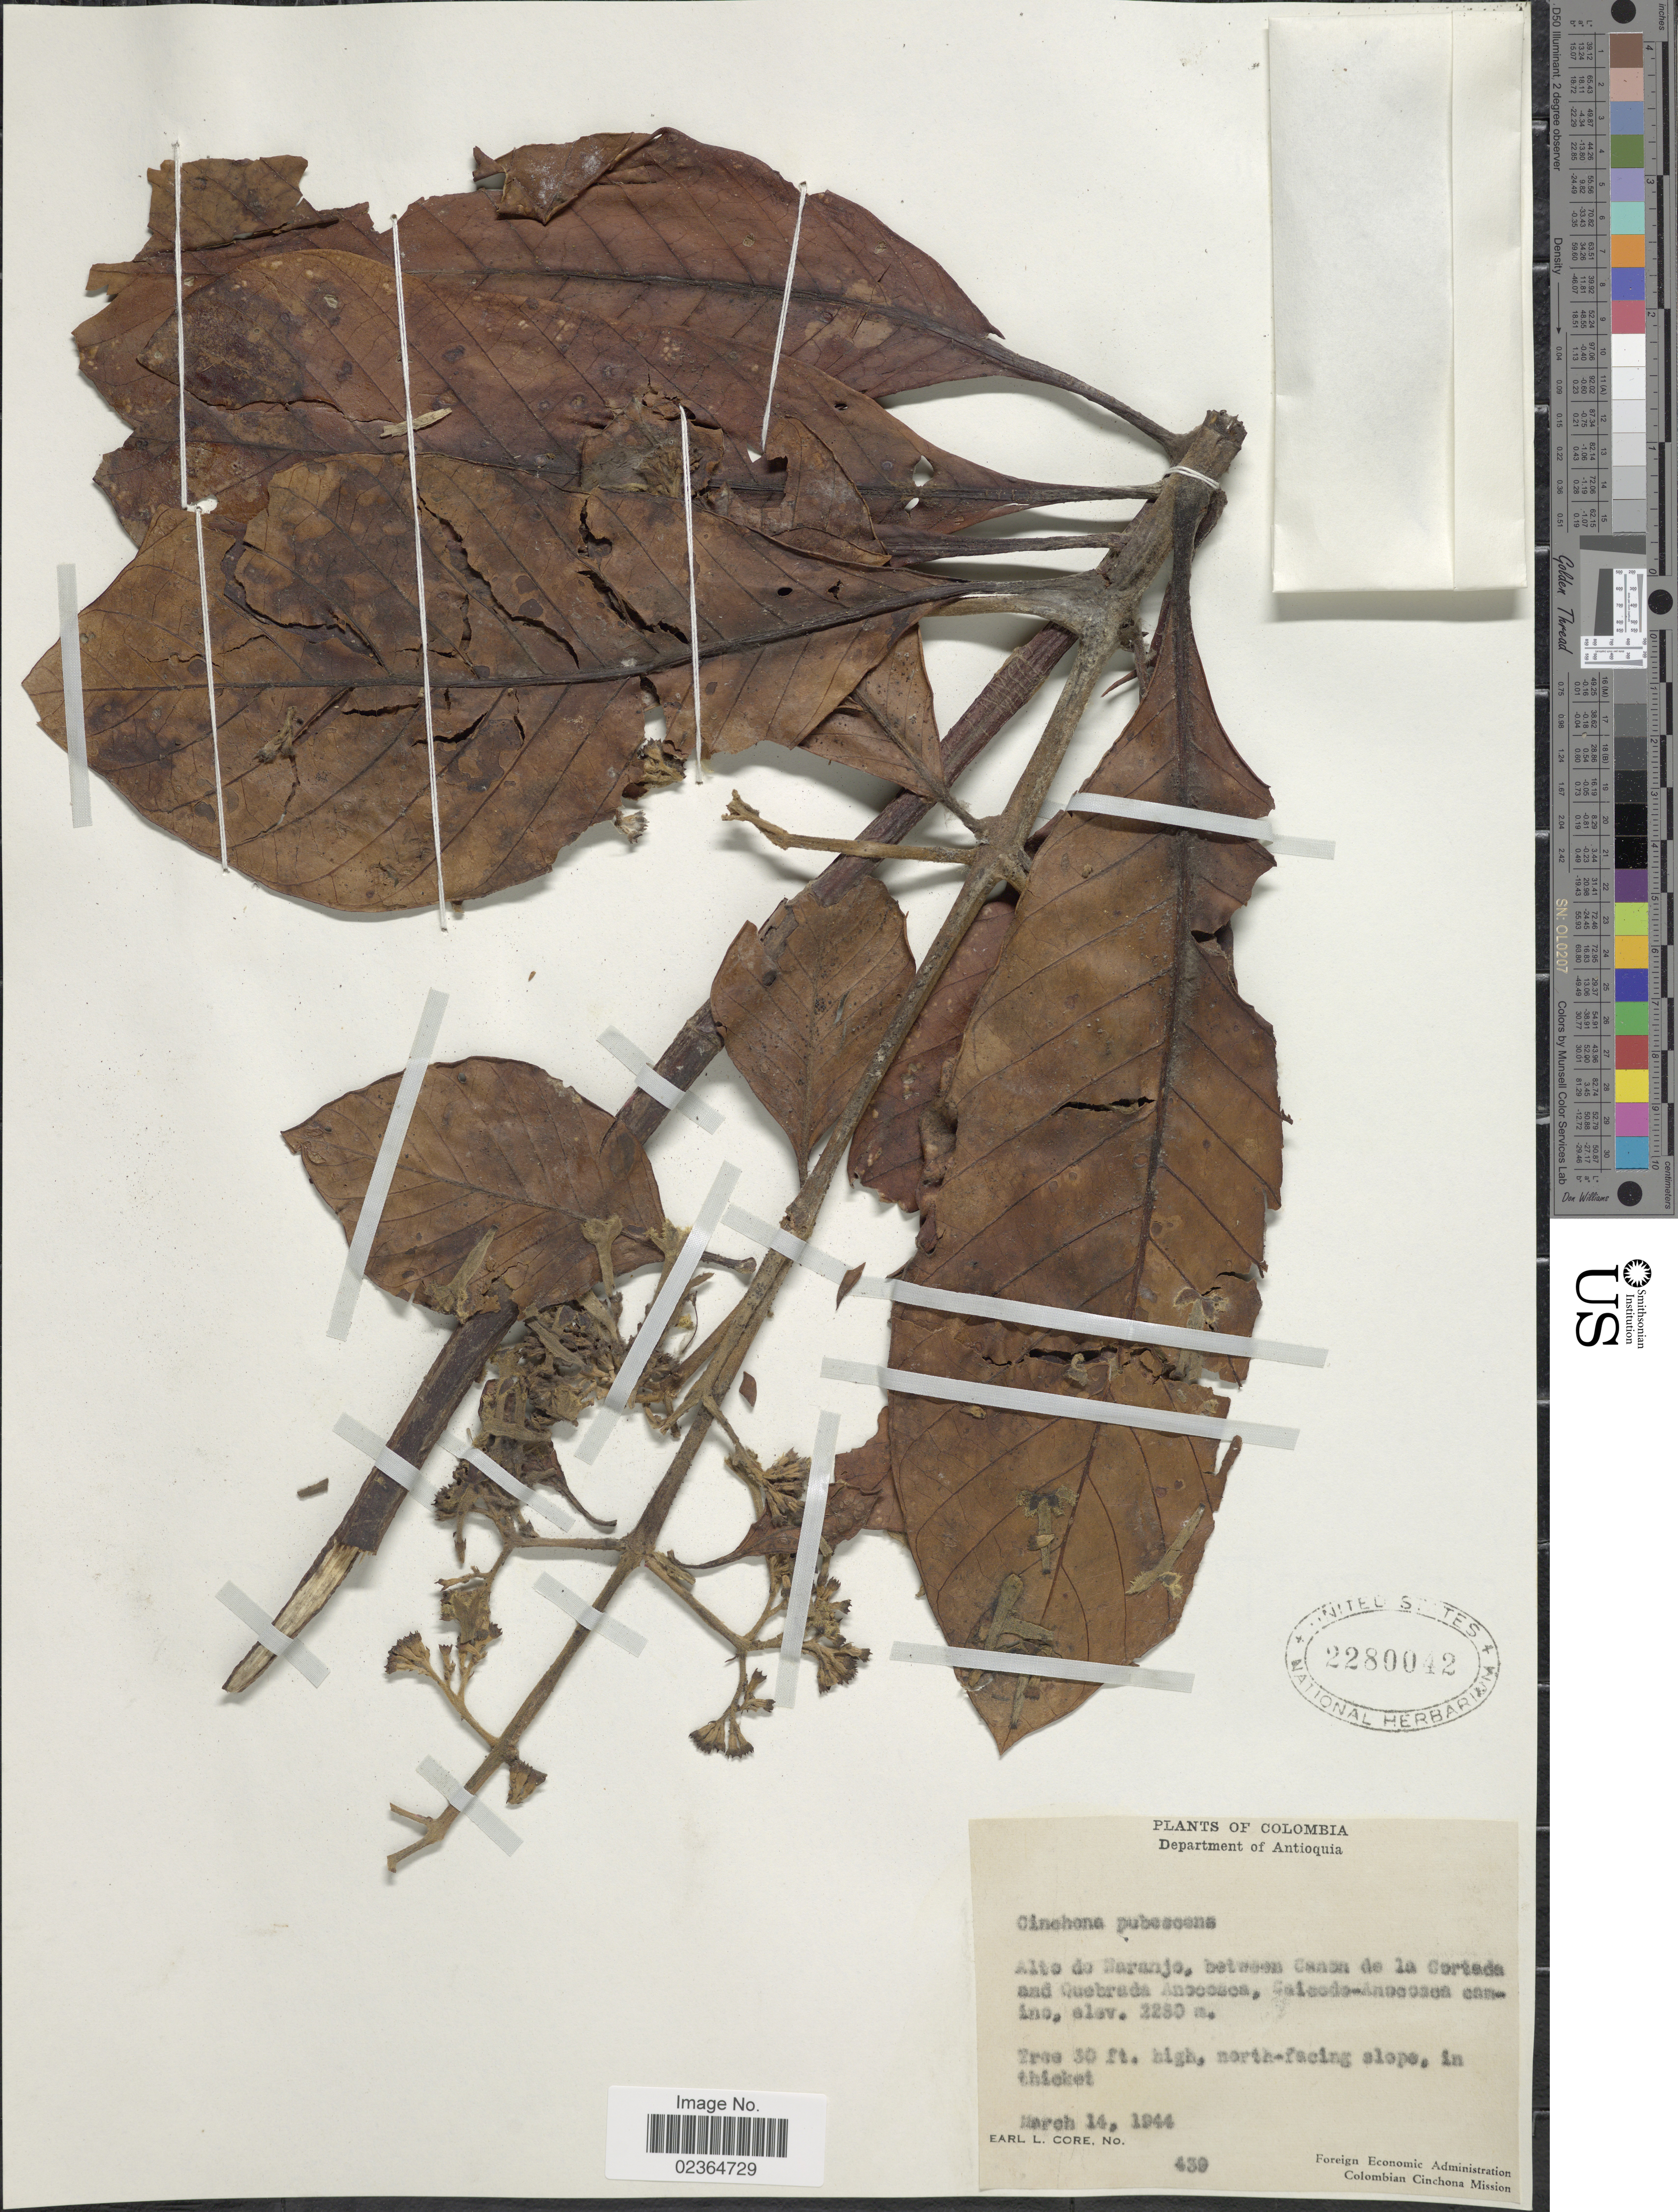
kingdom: Plantae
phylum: Tracheophyta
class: Magnoliopsida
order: Gentianales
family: Rubiaceae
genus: Cinchona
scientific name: Cinchona pubescens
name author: Vahl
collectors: E. L. Core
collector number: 439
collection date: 1944-03-14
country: Colombia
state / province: Antioquia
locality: Alto de Maranjo, between Canon de la Corteda and Quebrada Ancocaca, Saidsodo-Anecauca camino [interpreted]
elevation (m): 2280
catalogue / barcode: US 228042